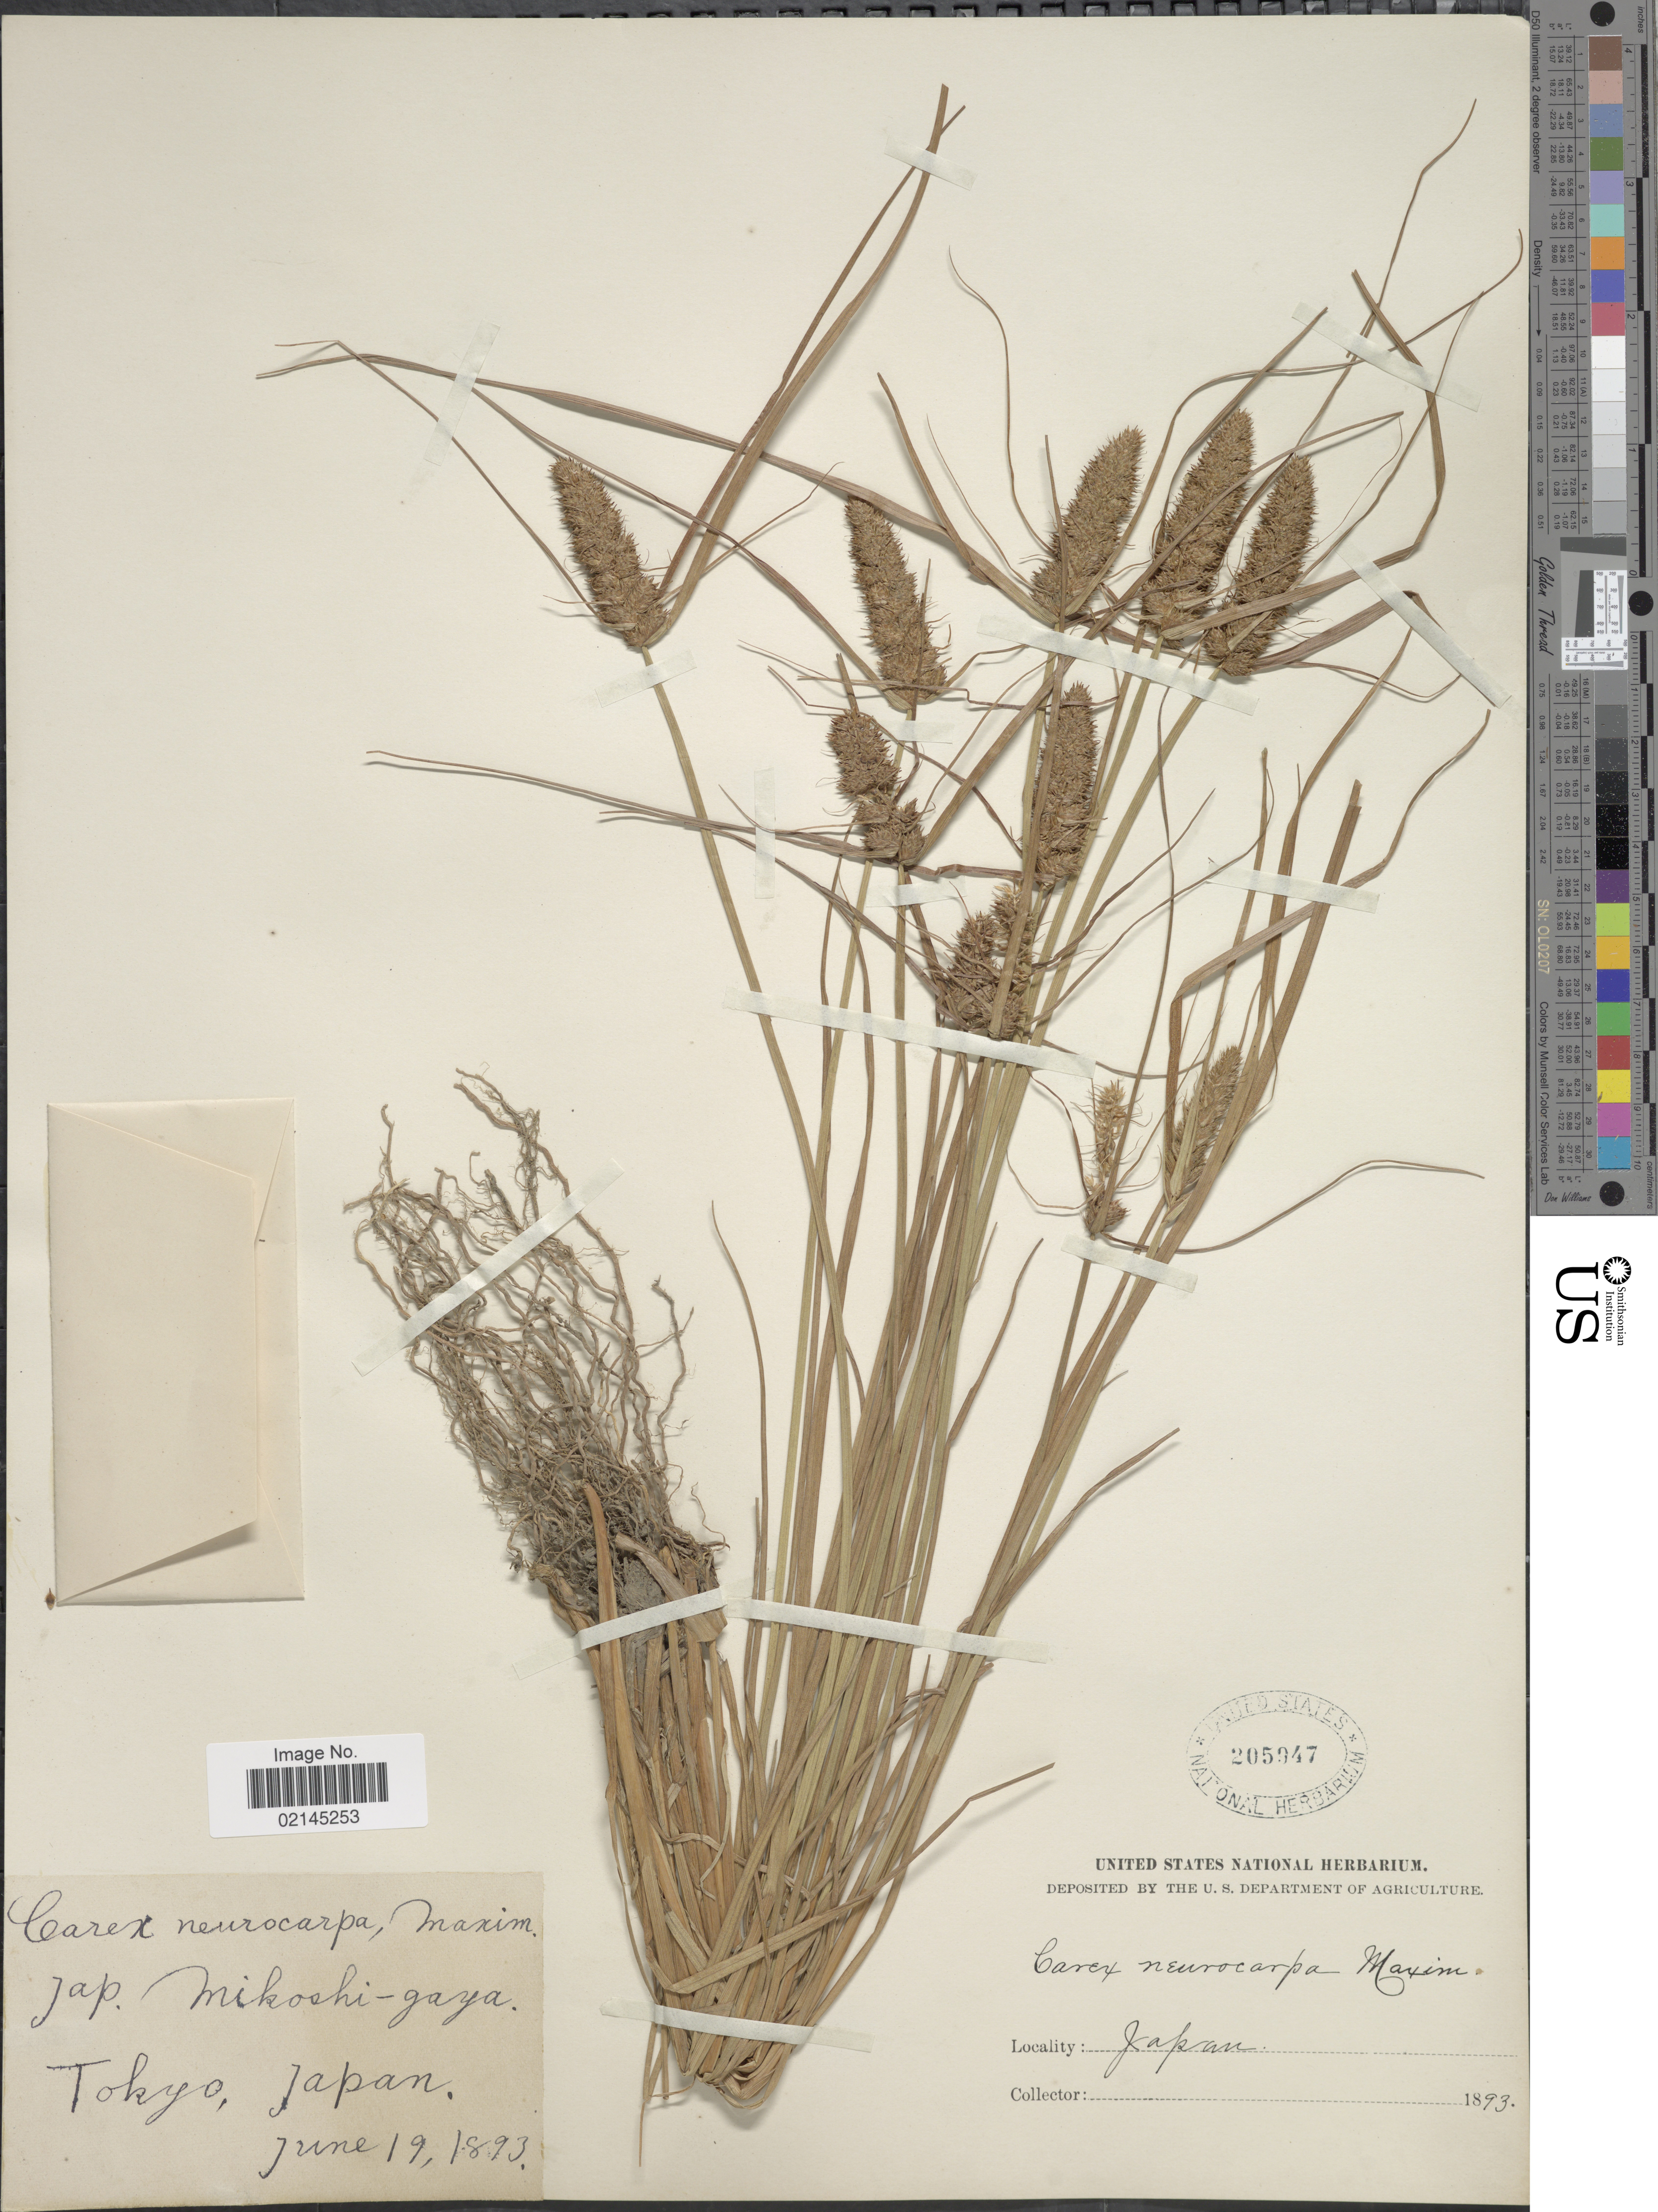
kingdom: Plantae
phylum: Tracheophyta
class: Liliopsida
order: Poales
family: Cyperaceae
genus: Carex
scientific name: Carex neurocarpa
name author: Maxim.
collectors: ex herb. U. S. Department of Agriculture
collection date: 1893-06-19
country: Japan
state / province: Tokyo, Federal City of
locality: Tokyo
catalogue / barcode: US 205947